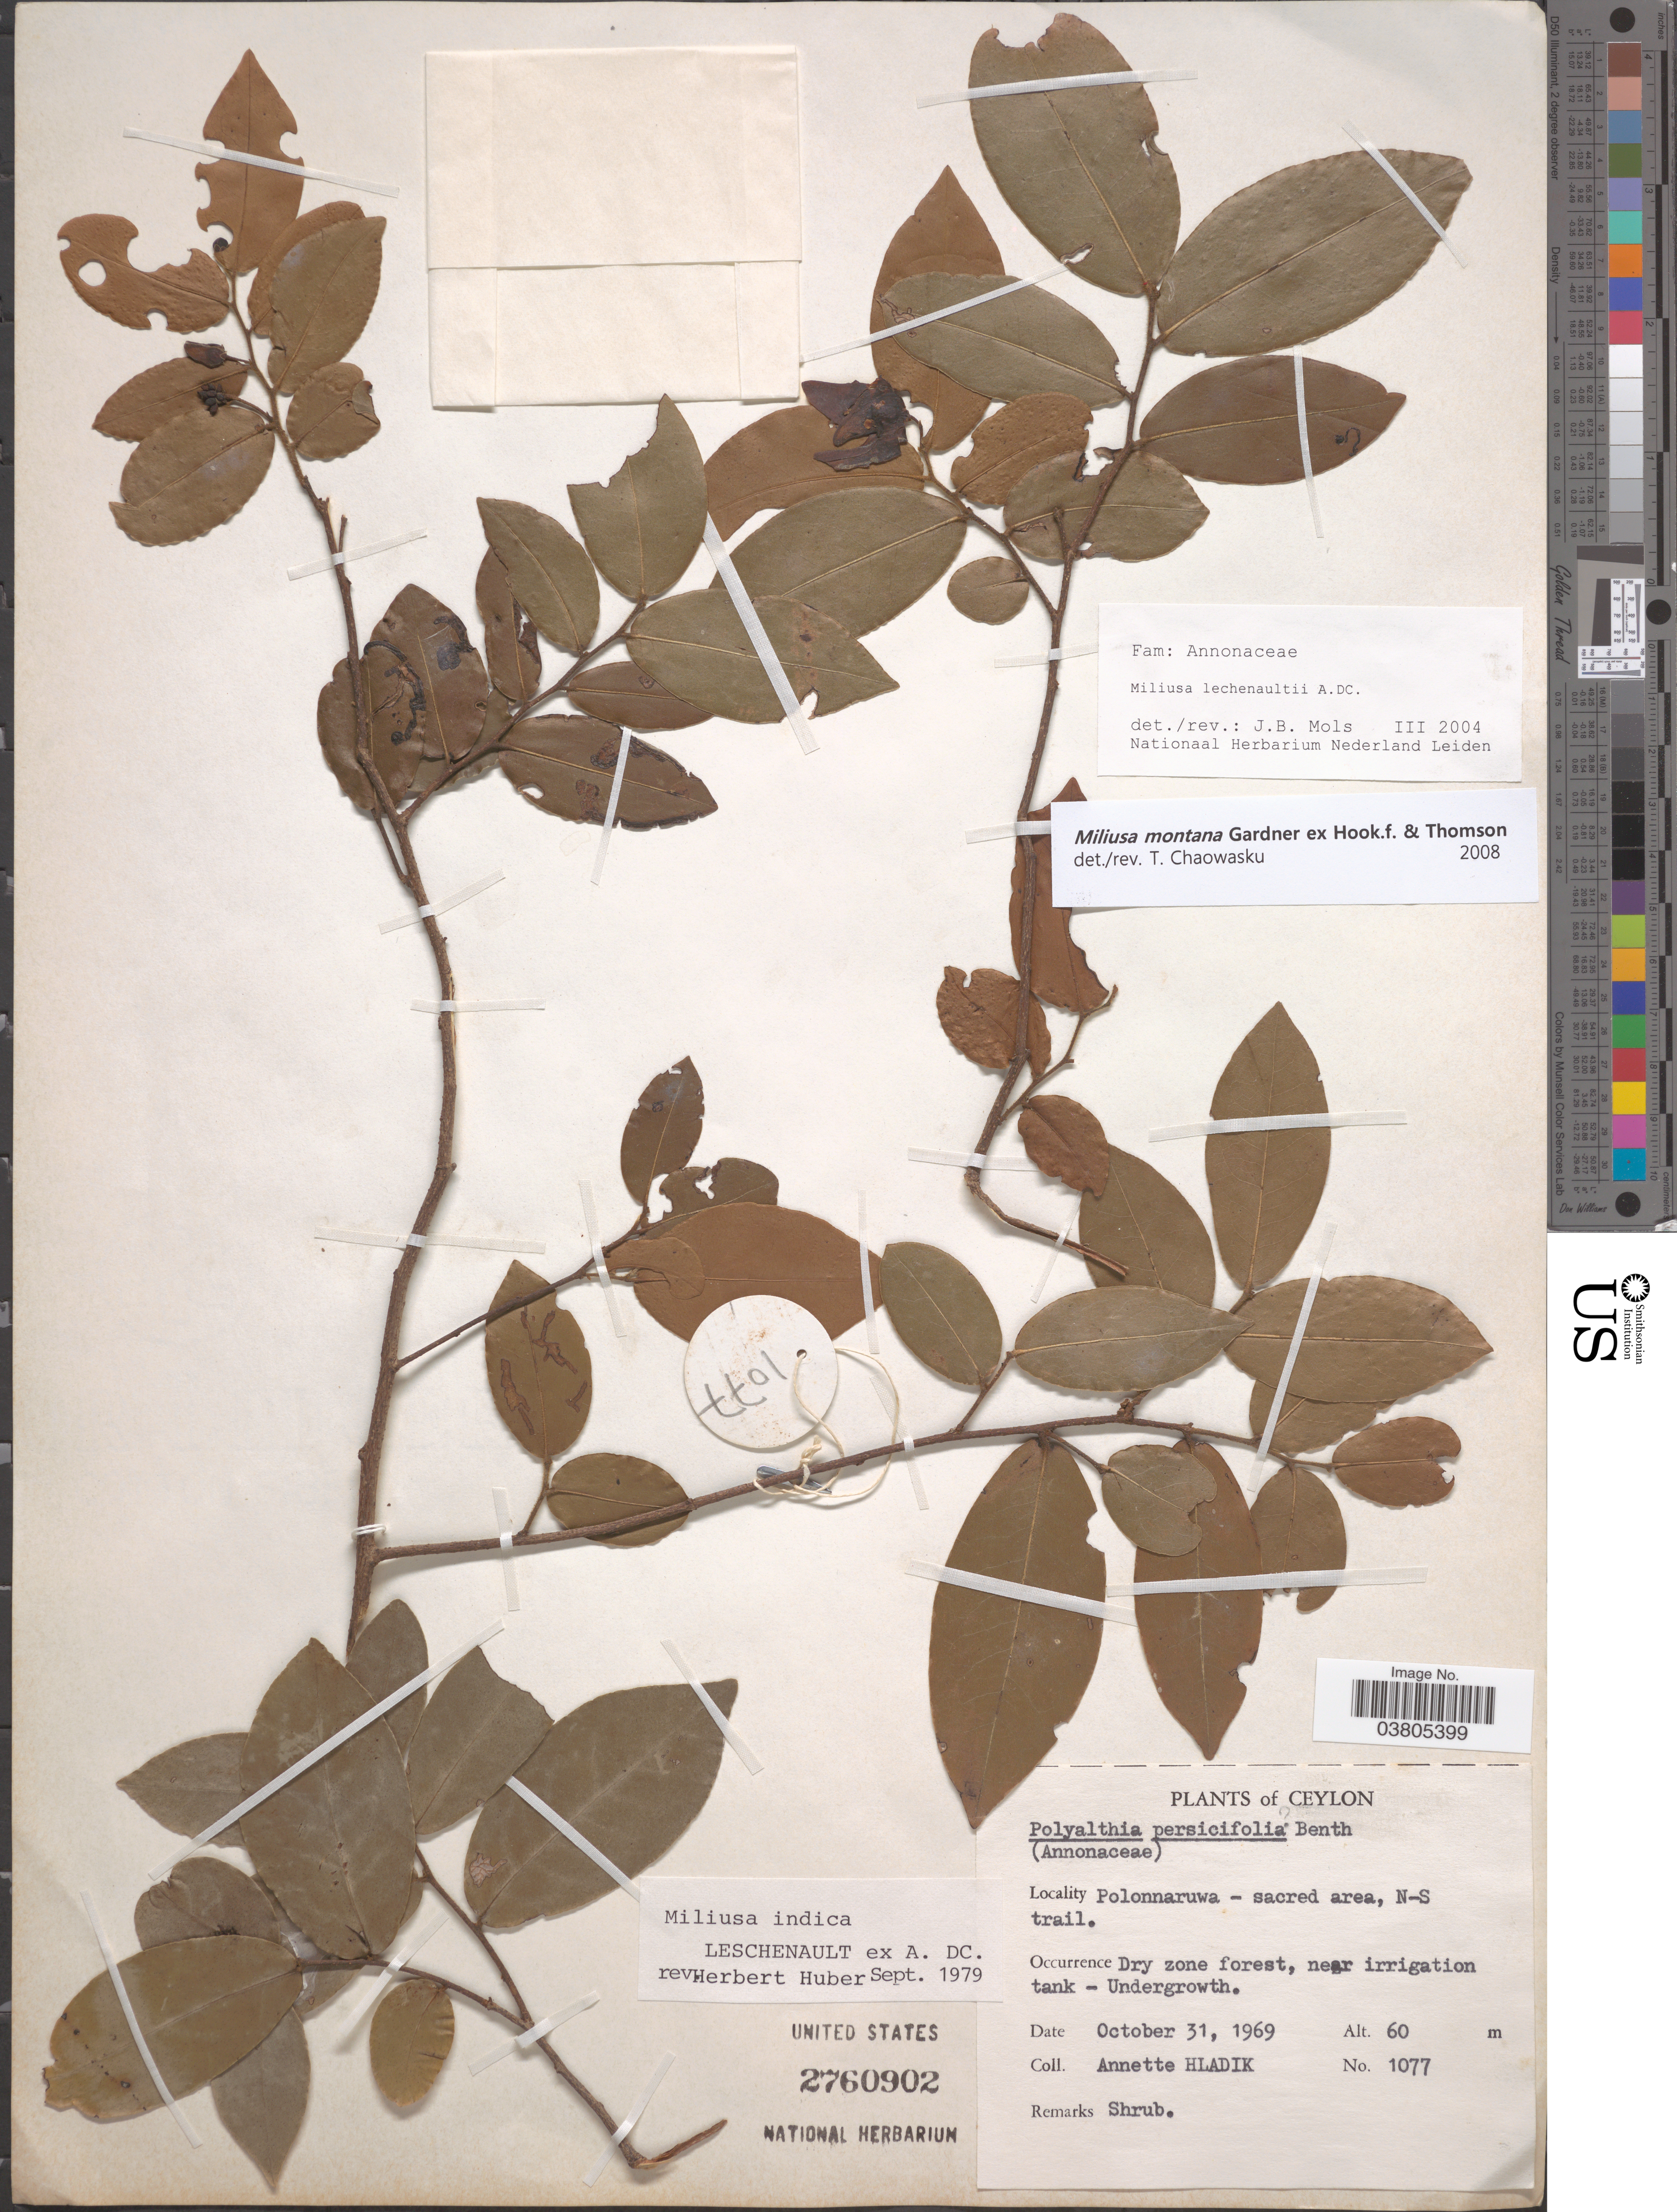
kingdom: Plantae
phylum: Tracheophyta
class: Magnoliopsida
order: Magnoliales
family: Annonaceae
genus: Miliusa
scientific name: Miliusa montana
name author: Gardner ex Hook. f. & Thomson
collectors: A. Hladik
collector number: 1077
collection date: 1969-10-31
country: Sri Lanka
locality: Ceylon. Polonnaruwa - sacred area, N-S trail. Dry zone forest, near irrigation tank.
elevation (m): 60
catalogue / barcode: US 2760902